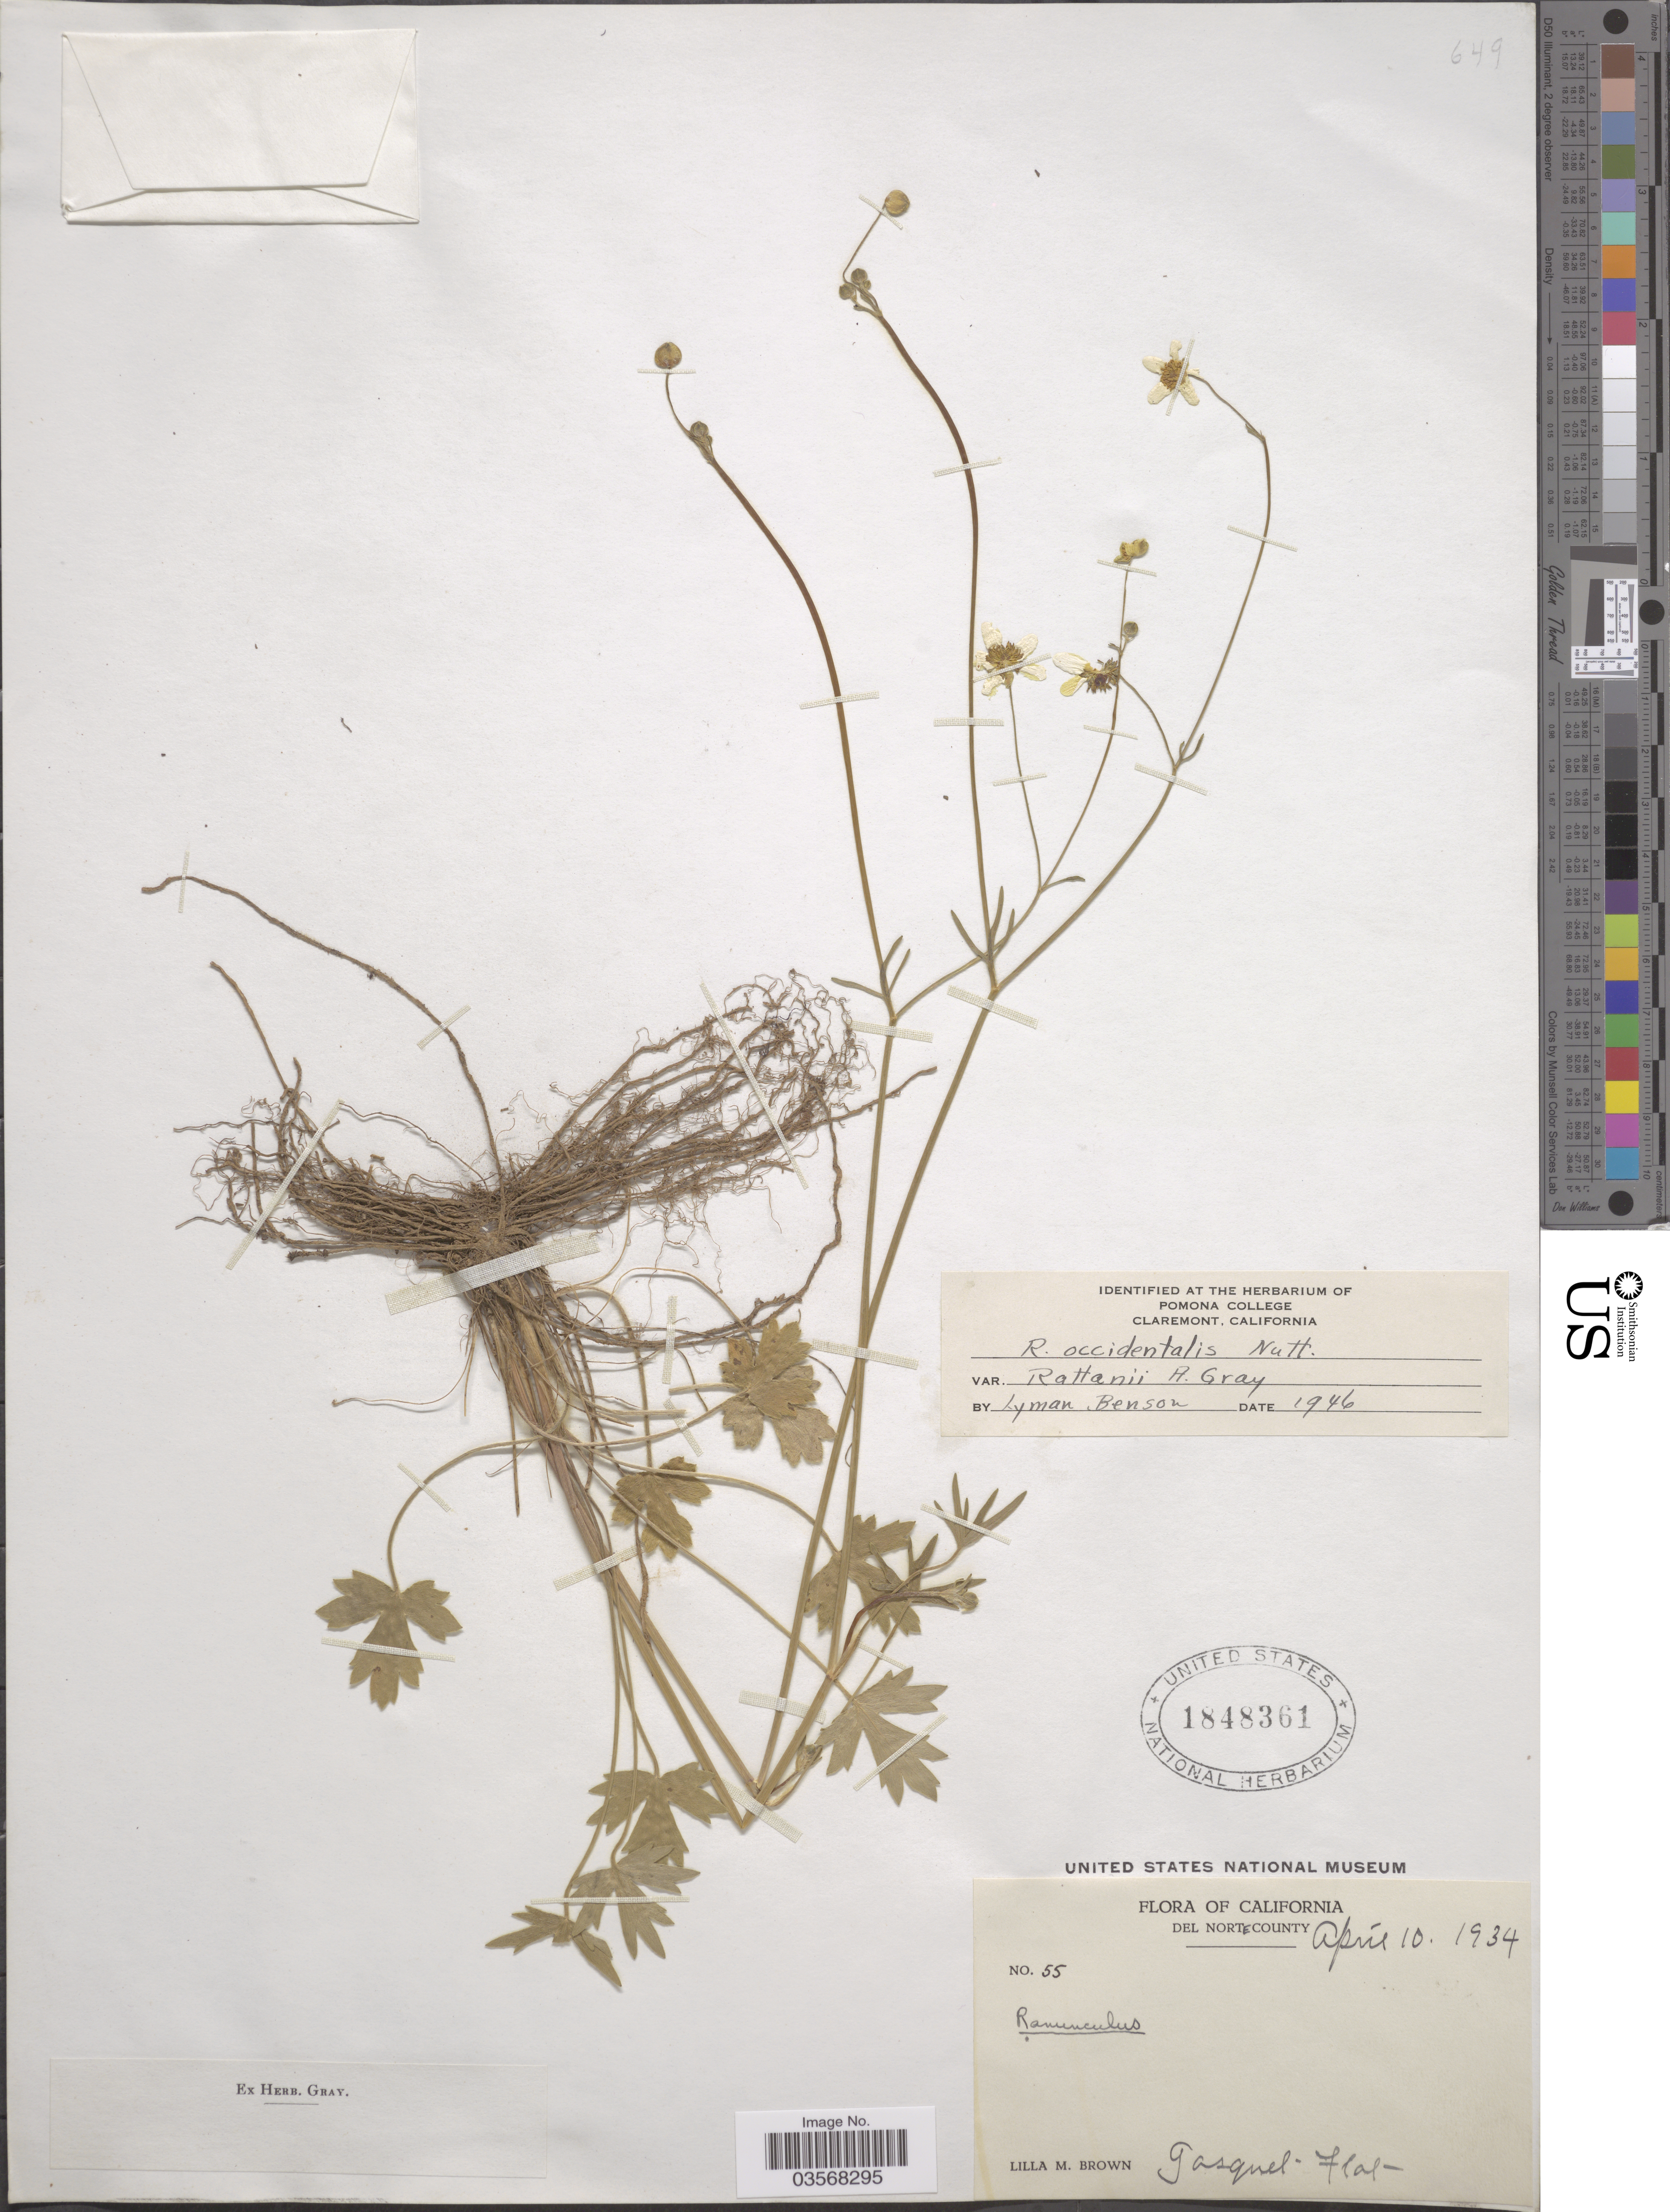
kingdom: Plantae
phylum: Tracheophyta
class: Magnoliopsida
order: Ranunculales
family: Ranunculaceae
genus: Ranunculus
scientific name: Ranunculus occidentalis var. rattanii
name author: A. Gray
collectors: L. M. Brown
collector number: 55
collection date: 1934-04-10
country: United States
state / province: California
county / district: Del Norte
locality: Del Norte County. Gasquet flat.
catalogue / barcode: US 1848361